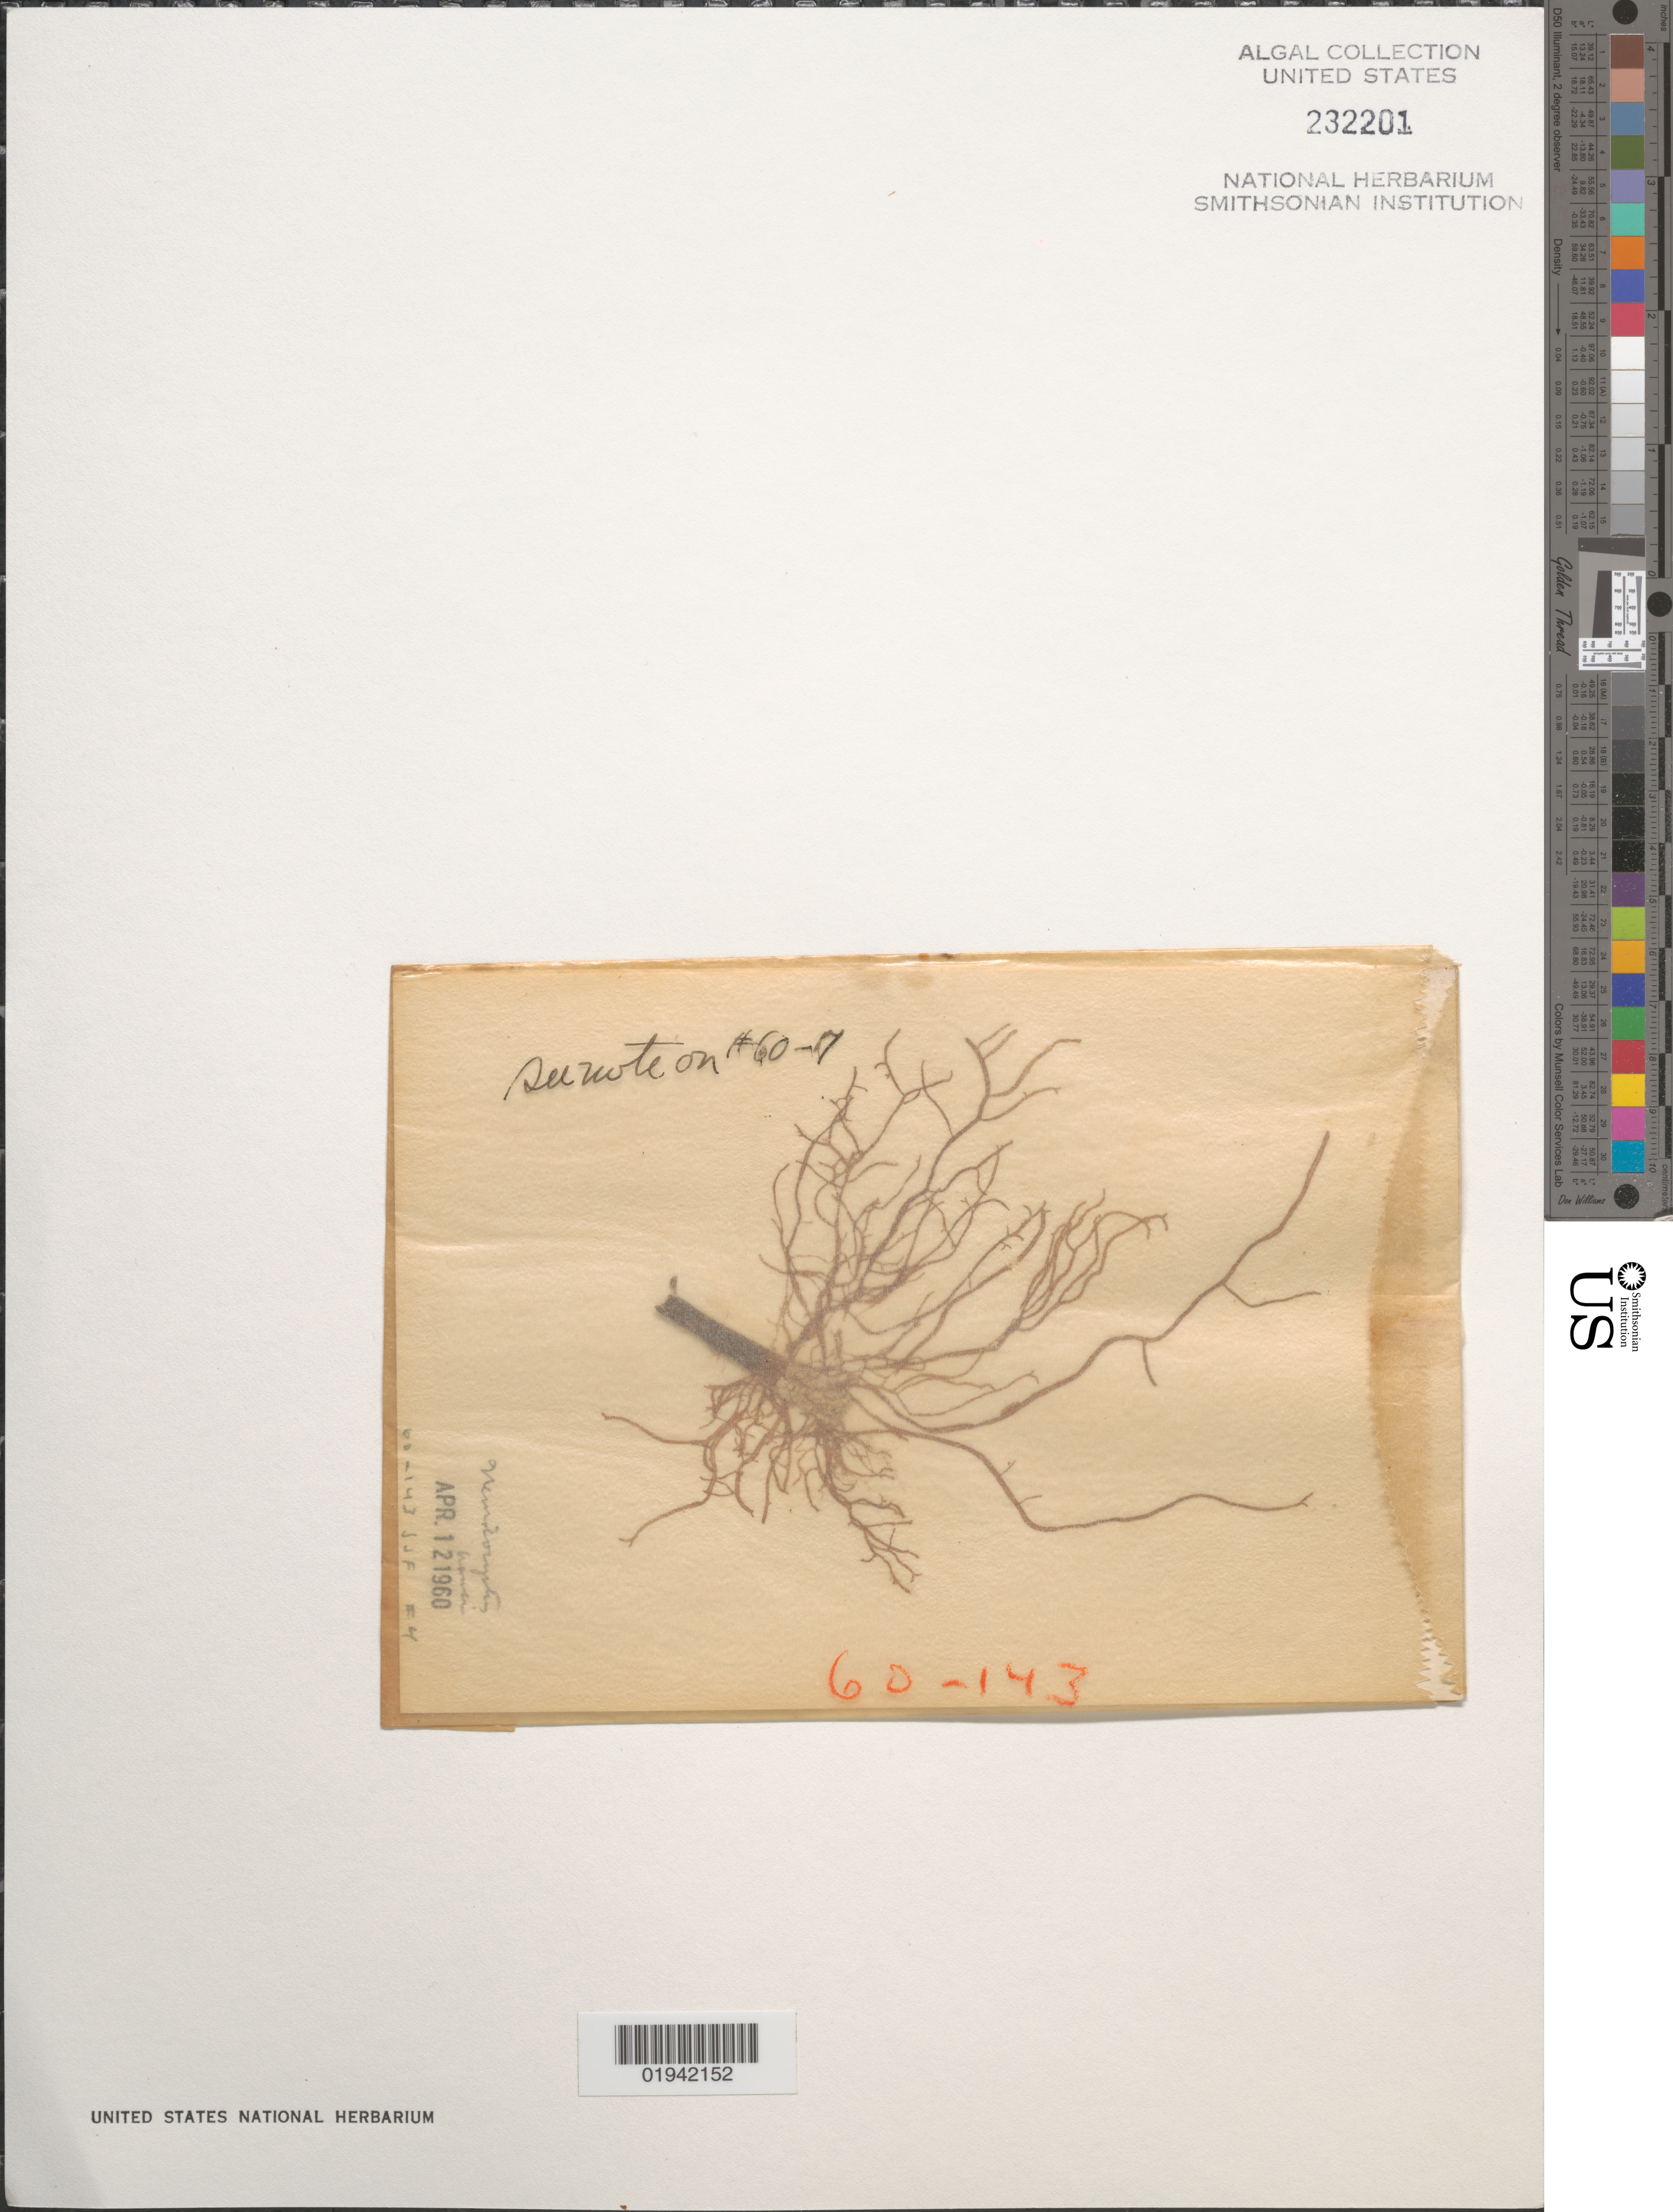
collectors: J. J. F.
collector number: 60-143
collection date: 1960-04-12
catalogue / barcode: US 232201